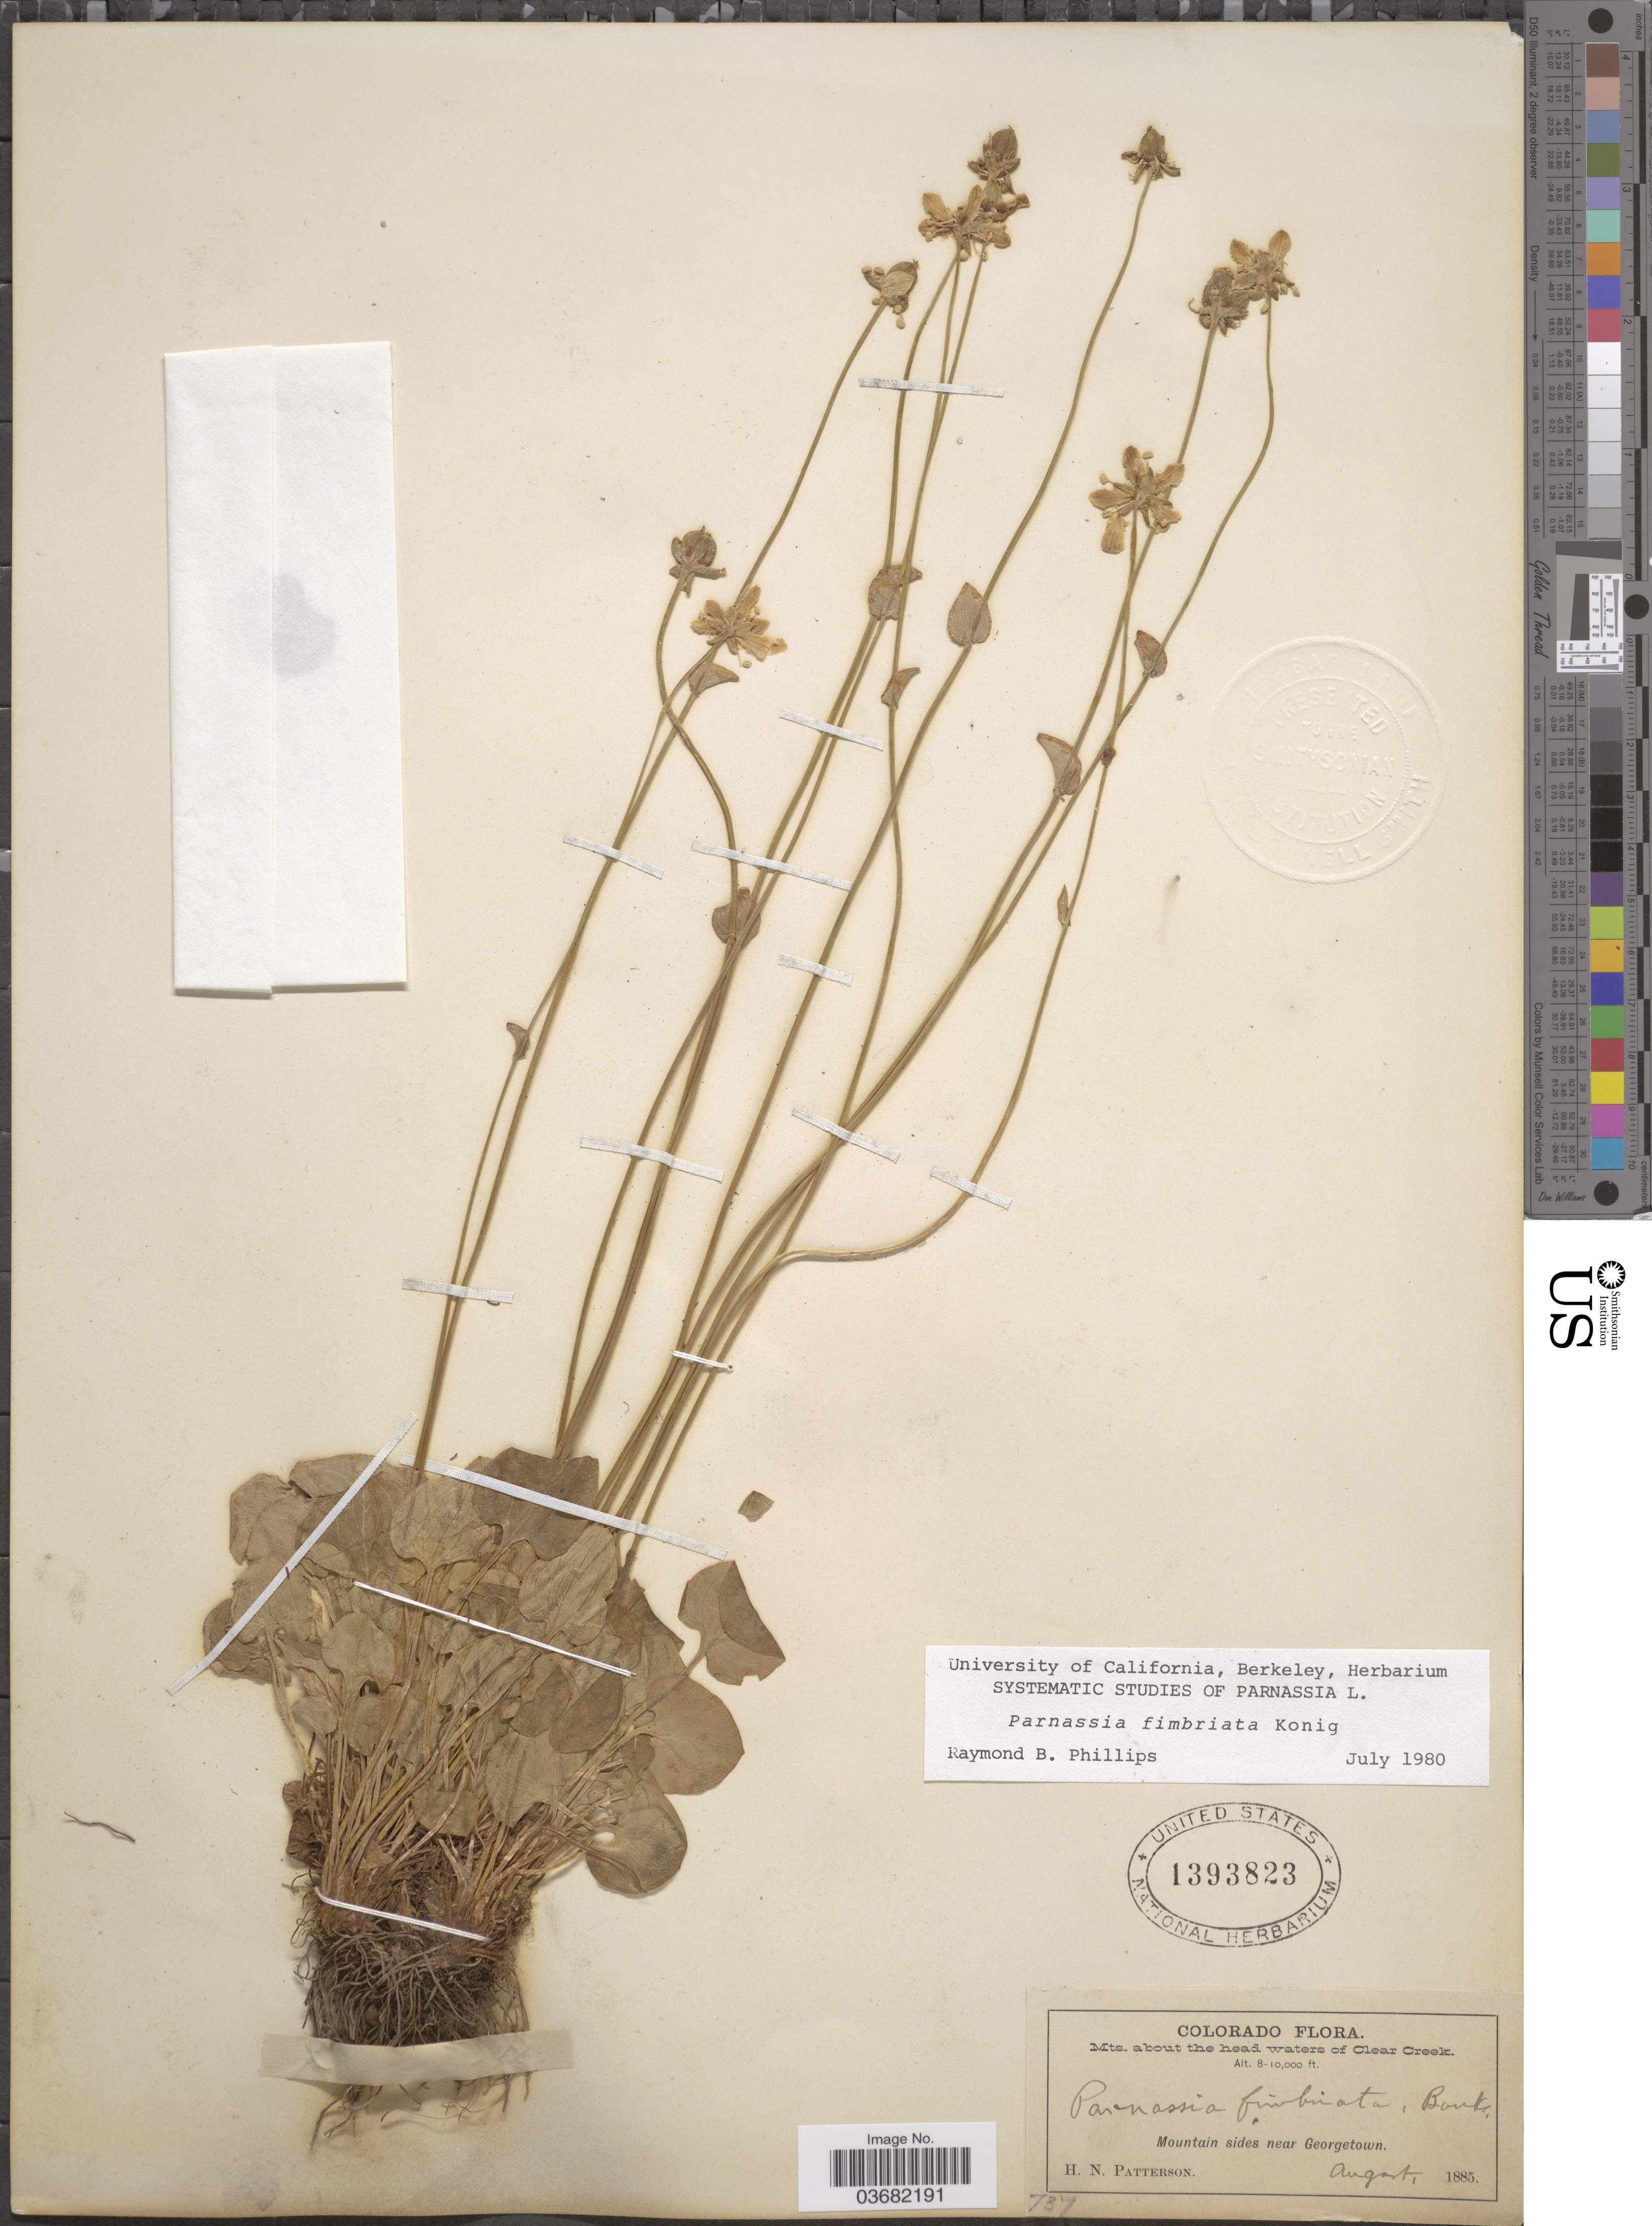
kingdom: Plantae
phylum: Tracheophyta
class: Magnoliopsida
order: Celastrales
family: Parnassiaceae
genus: Parnassia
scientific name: Parnassia fimbriata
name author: K.D. Koenig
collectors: H. N. Patterson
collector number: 737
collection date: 1885-08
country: United States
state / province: Colorado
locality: Mts. about the head waters of Clear Creek. Mountain sides near Georgetown.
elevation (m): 2438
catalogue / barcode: US 1393823